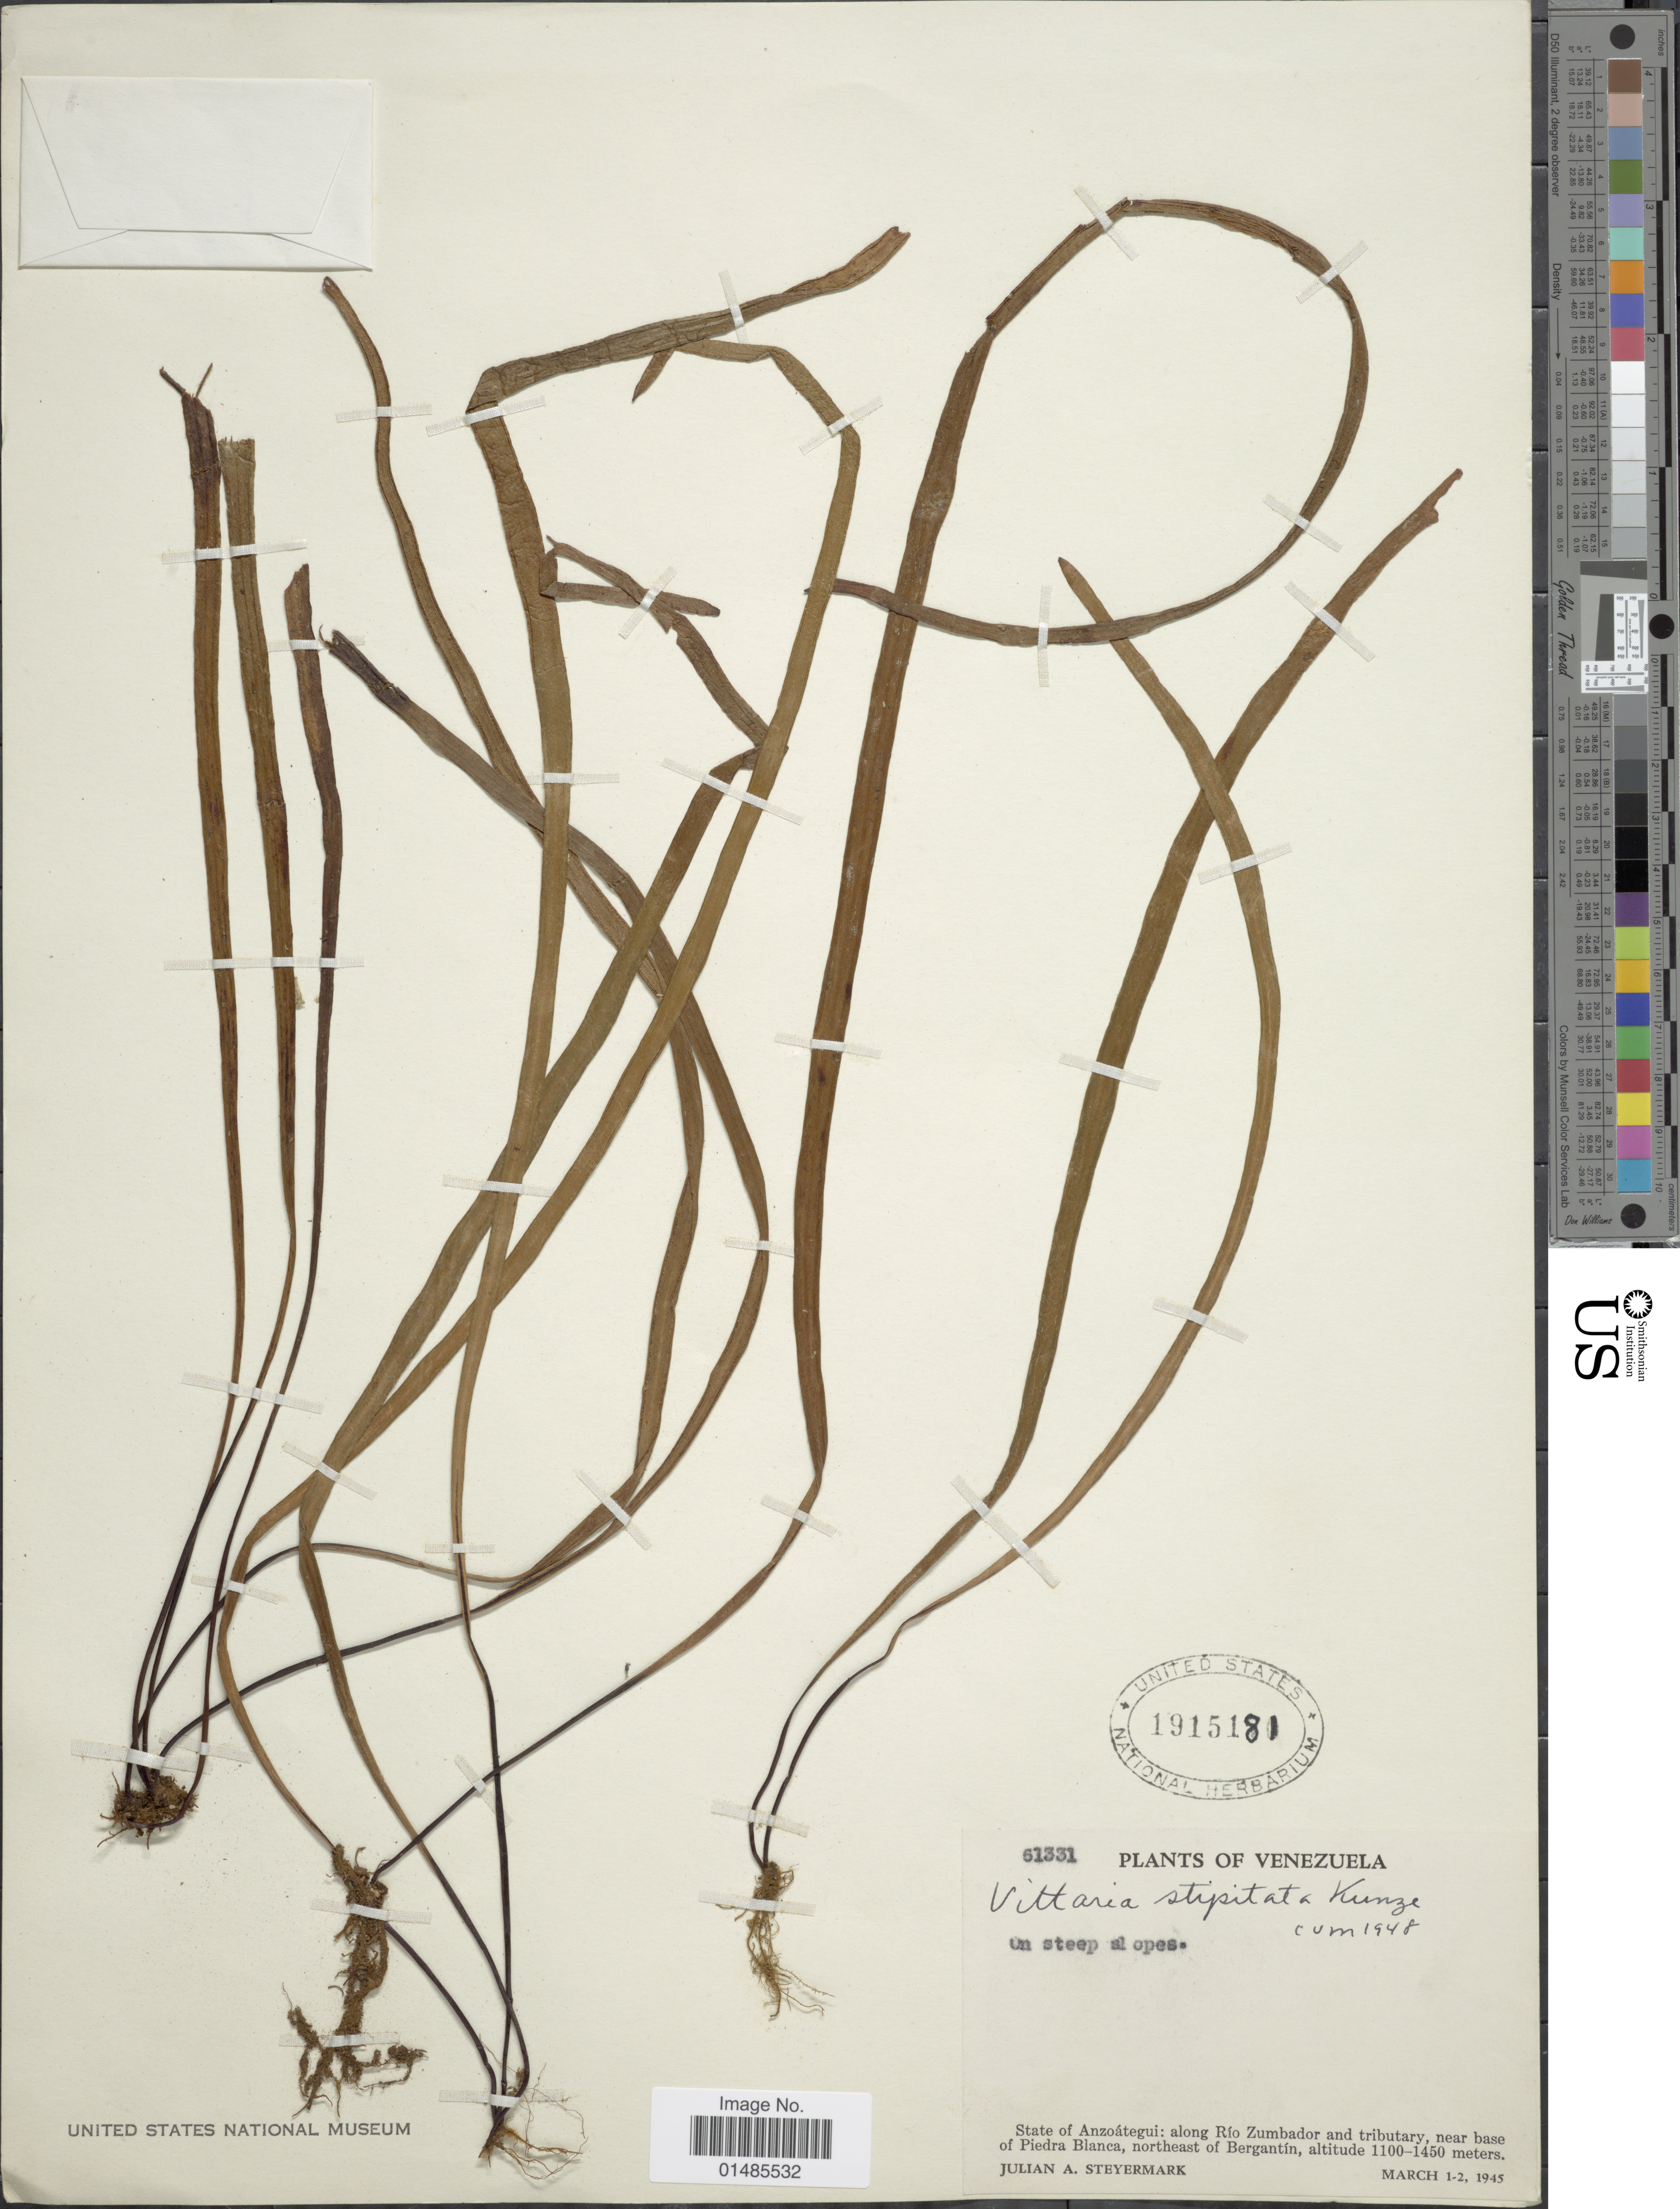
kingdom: Plantae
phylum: Tracheophyta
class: Polypodiopsida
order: Polypodiales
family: Pteridaceae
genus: Radiovittaria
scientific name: Radiovittaria stipitata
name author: (Kunze) E.H. Crane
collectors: J. Steyermark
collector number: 51331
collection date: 1945-03-01/1945-03-02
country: Venezuela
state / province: Anzoategui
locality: Along Río Zumbador and tributary, near base of Piedra Blanca, northeast of Bergantín.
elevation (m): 1100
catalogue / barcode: US 1915181